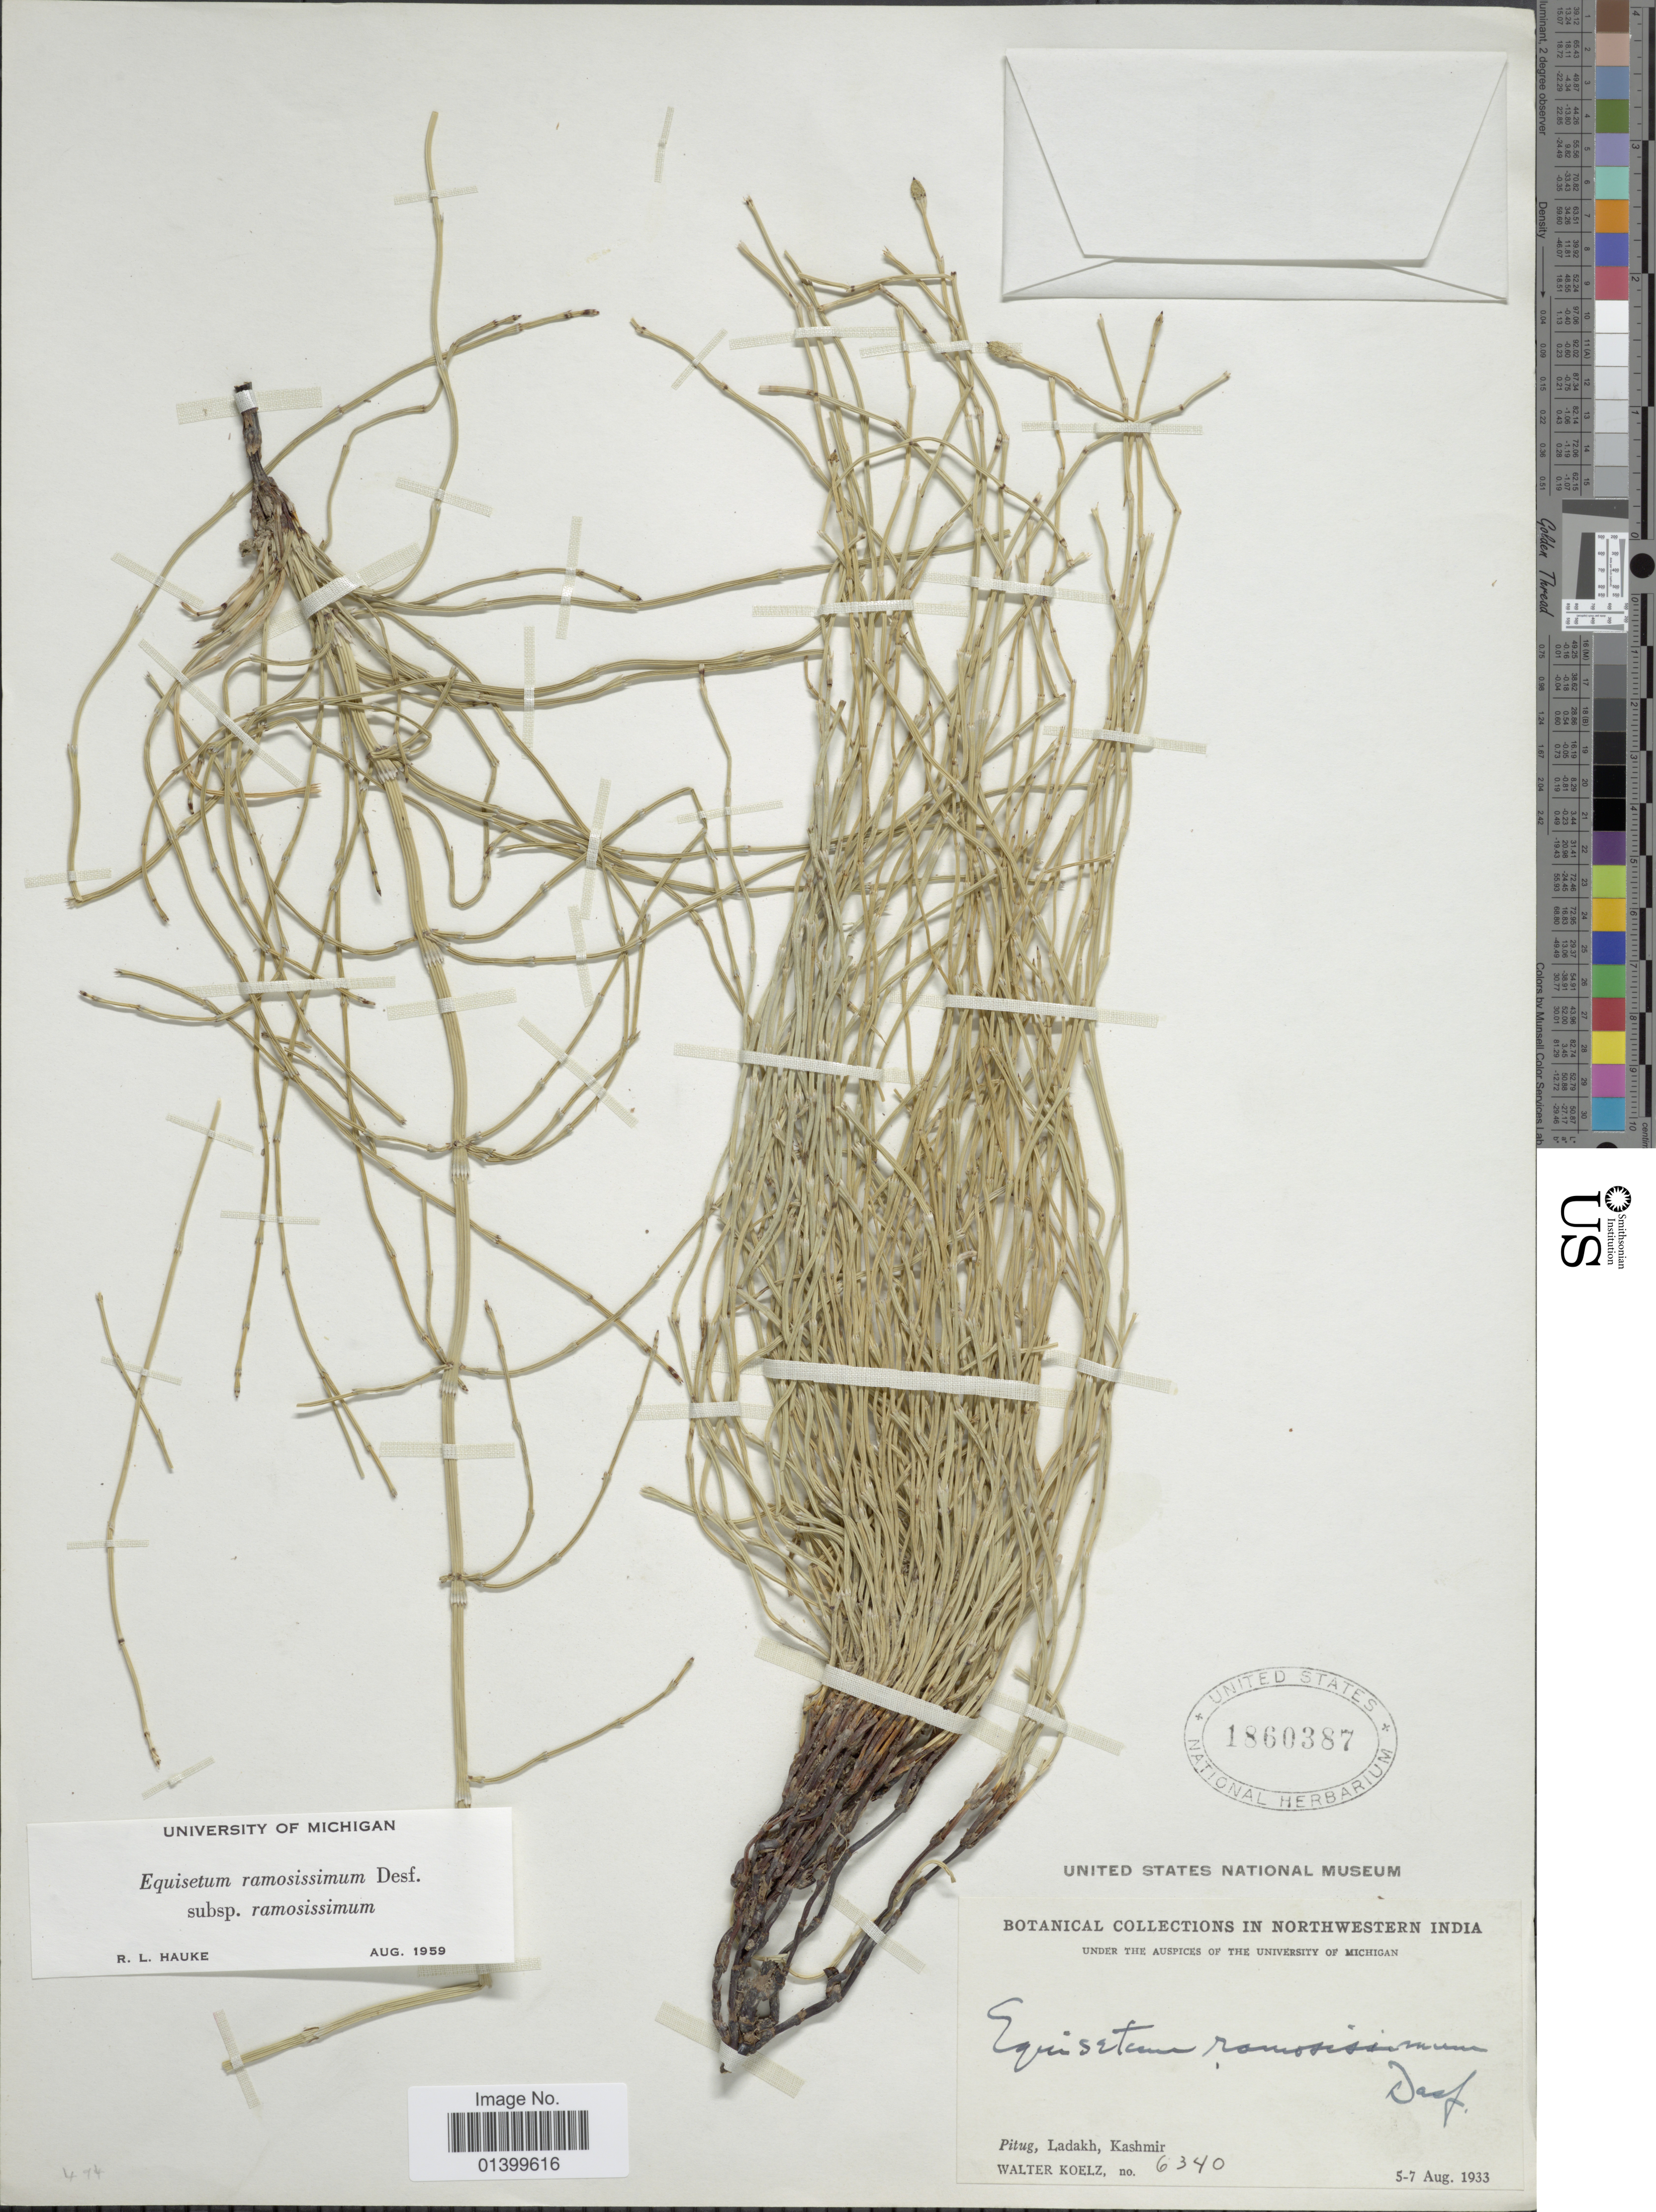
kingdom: Plantae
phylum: Tracheophyta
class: Polypodiopsida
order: Equisetales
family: Equisetaceae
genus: Equisetum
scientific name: Equisetum ramosissimum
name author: Desf.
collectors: W. N. Koelz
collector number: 6340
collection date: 1933-08-05/1933-08-07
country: India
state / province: Jammu and Kashmir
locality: Pitug, Ladakh, Kashmir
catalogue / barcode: US 1860387